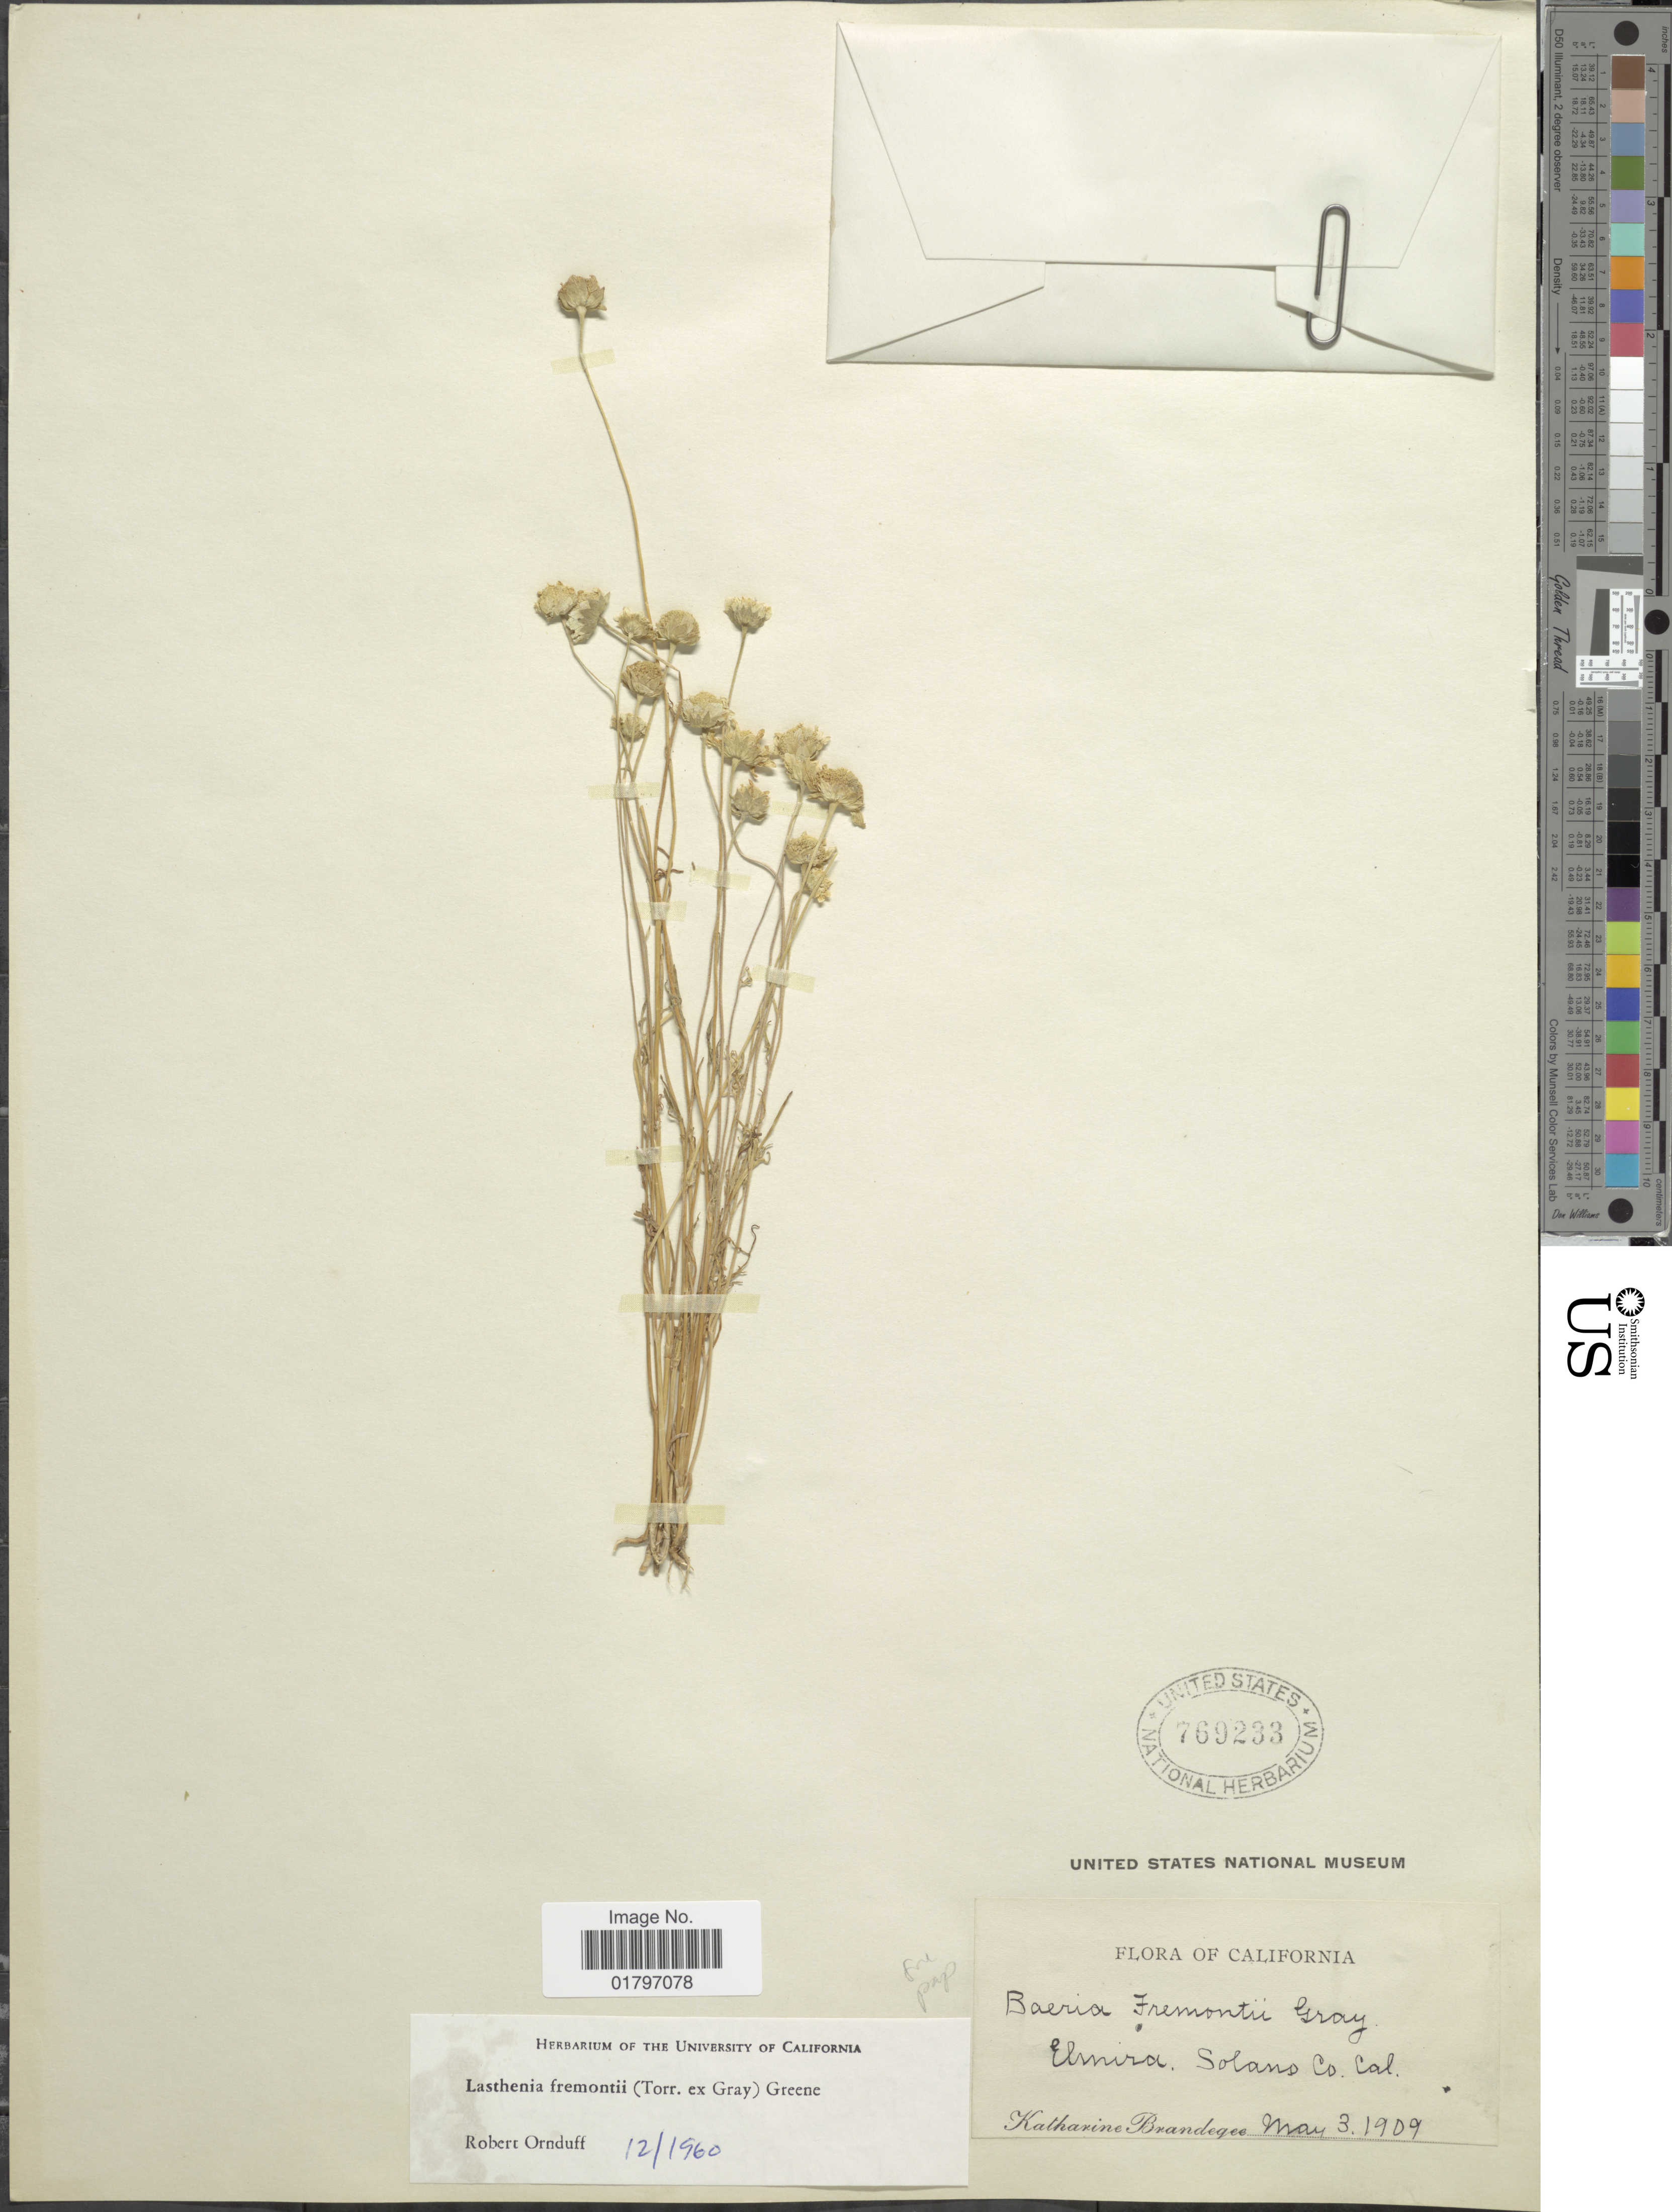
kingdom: Plantae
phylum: Tracheophyta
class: Magnoliopsida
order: Asterales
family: Asteraceae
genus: Lasthenia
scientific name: Lasthenia fremontii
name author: (Torr. ex A. Gray) Greene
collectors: M. K. Brandegee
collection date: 1909-05-03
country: United States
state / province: California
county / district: Solano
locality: Elmira. Solano Co. Cal.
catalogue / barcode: US 769233